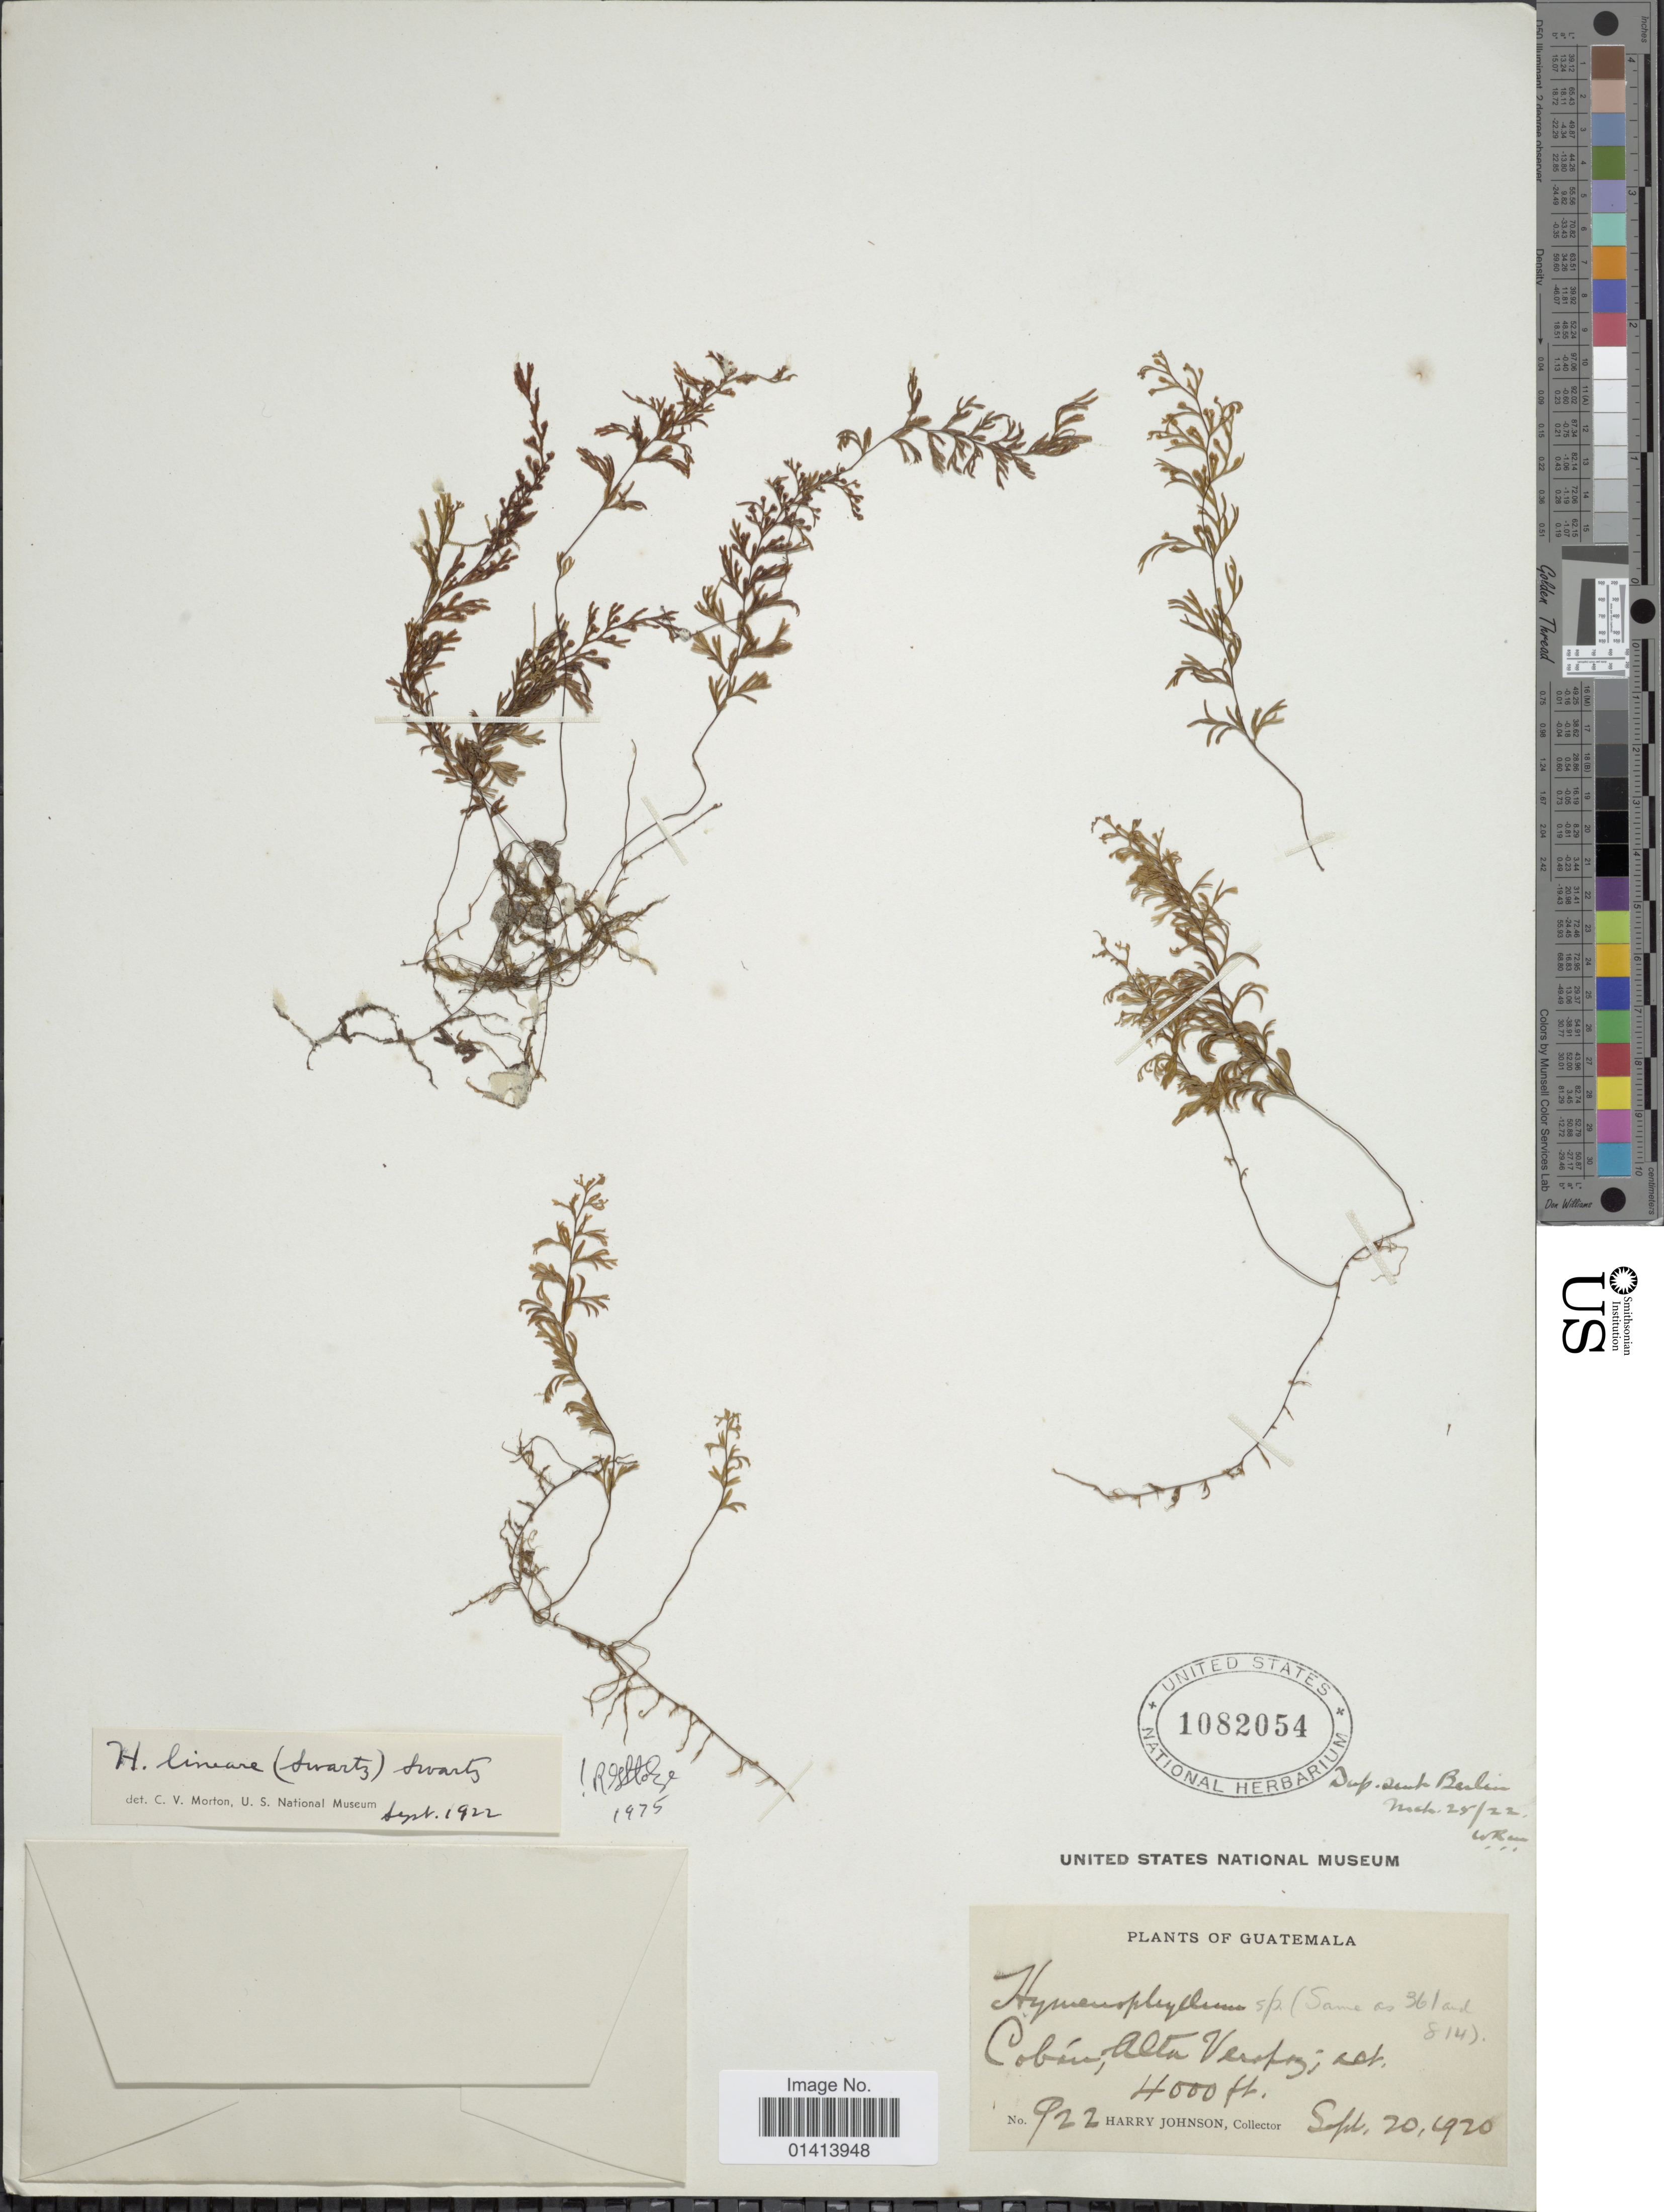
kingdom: Plantae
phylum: Tracheophyta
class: Polypodiopsida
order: Hymenophyllales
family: Hymenophyllaceae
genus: Hymenophyllum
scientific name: Hymenophyllum lineare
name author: (Sw.) Sw.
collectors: H. Johnson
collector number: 922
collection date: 1920-09-20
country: Guatemala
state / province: Alta Verapaz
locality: Cobán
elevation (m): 1219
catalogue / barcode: US 1082054